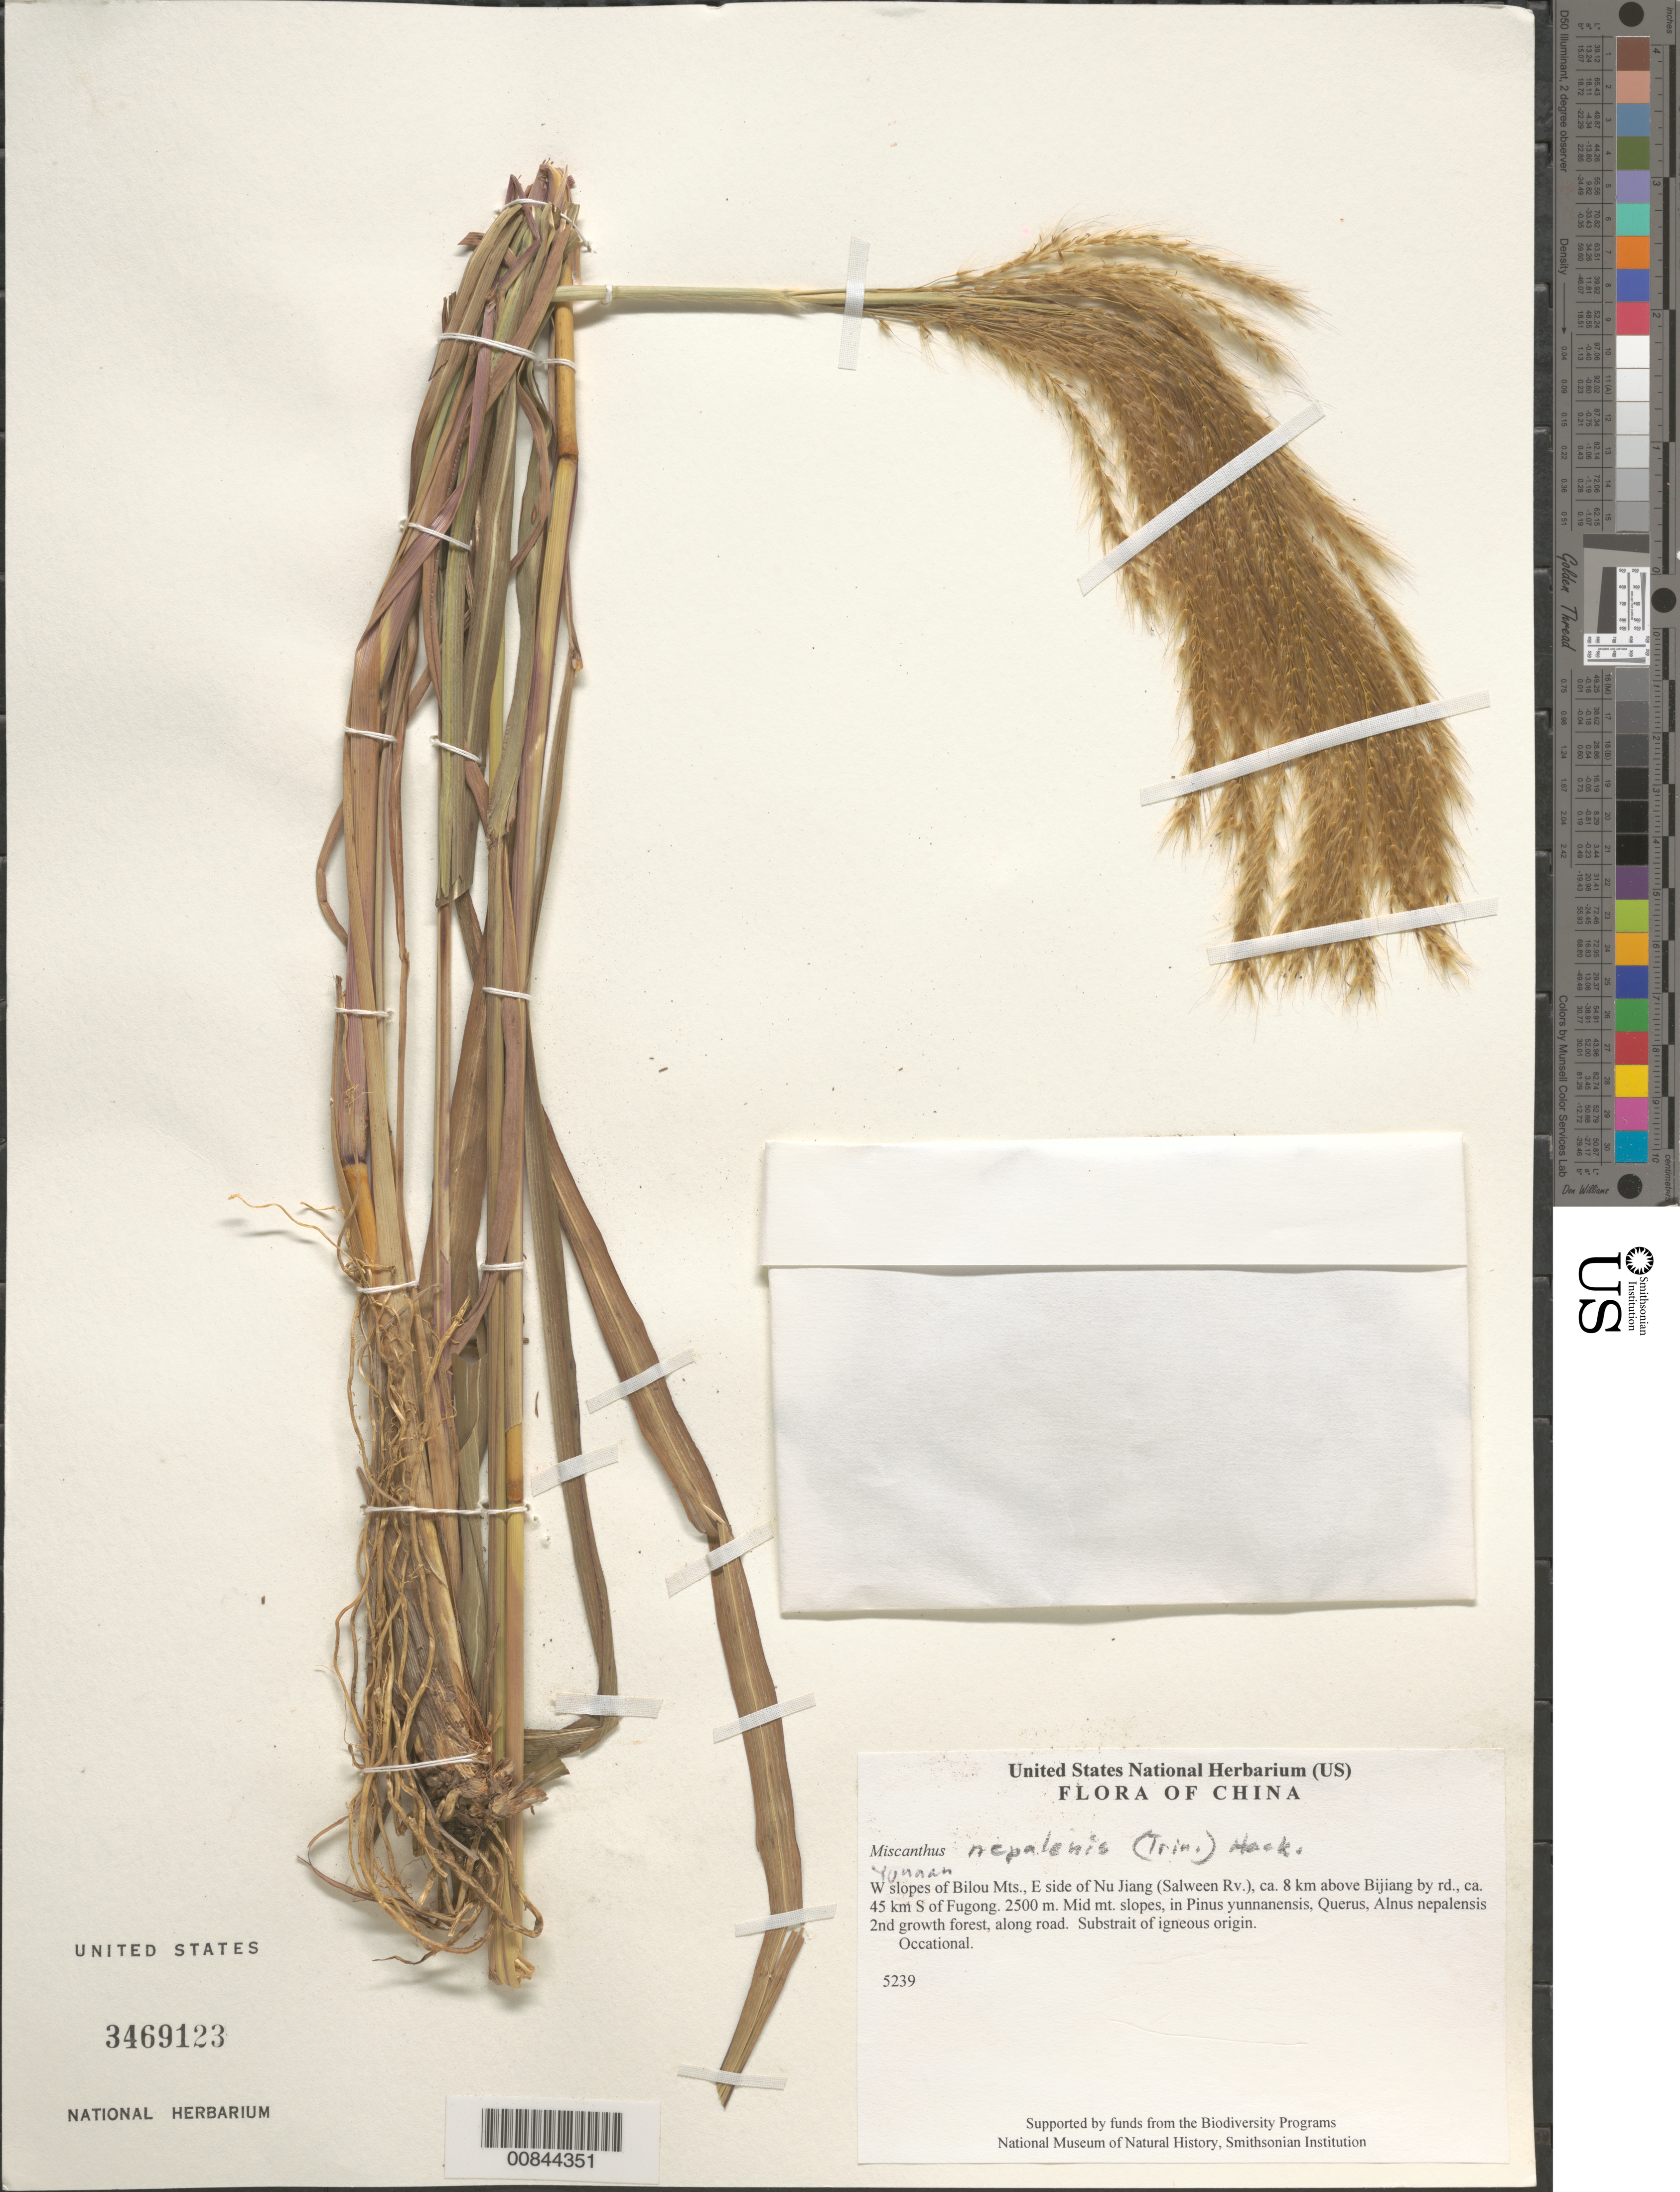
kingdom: Plantae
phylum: Tracheophyta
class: Liliopsida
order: Poales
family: Poaceae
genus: Miscanthus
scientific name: Miscanthus nepalensis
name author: (Trin.) Hack.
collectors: R. J. Soreng, P. M. Peterson & Sun Hang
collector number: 5239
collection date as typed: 08 Sep 1997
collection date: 1997-09-08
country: China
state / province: Yunnan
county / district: Fugong (N 1/2 Bijiang)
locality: W slopes of Bilou Mts., E side of Nu Jiang (Salween Rv.), ca. 8 km above Bijiang by rd., ca. 45 km S of Fugong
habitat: Mid mt. slopes, in Pinus yunnanensis, Querus, Alnus nepalensis 2nd growth forest, along road. Substrait of igneous origin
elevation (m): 2500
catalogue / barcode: US 3469123